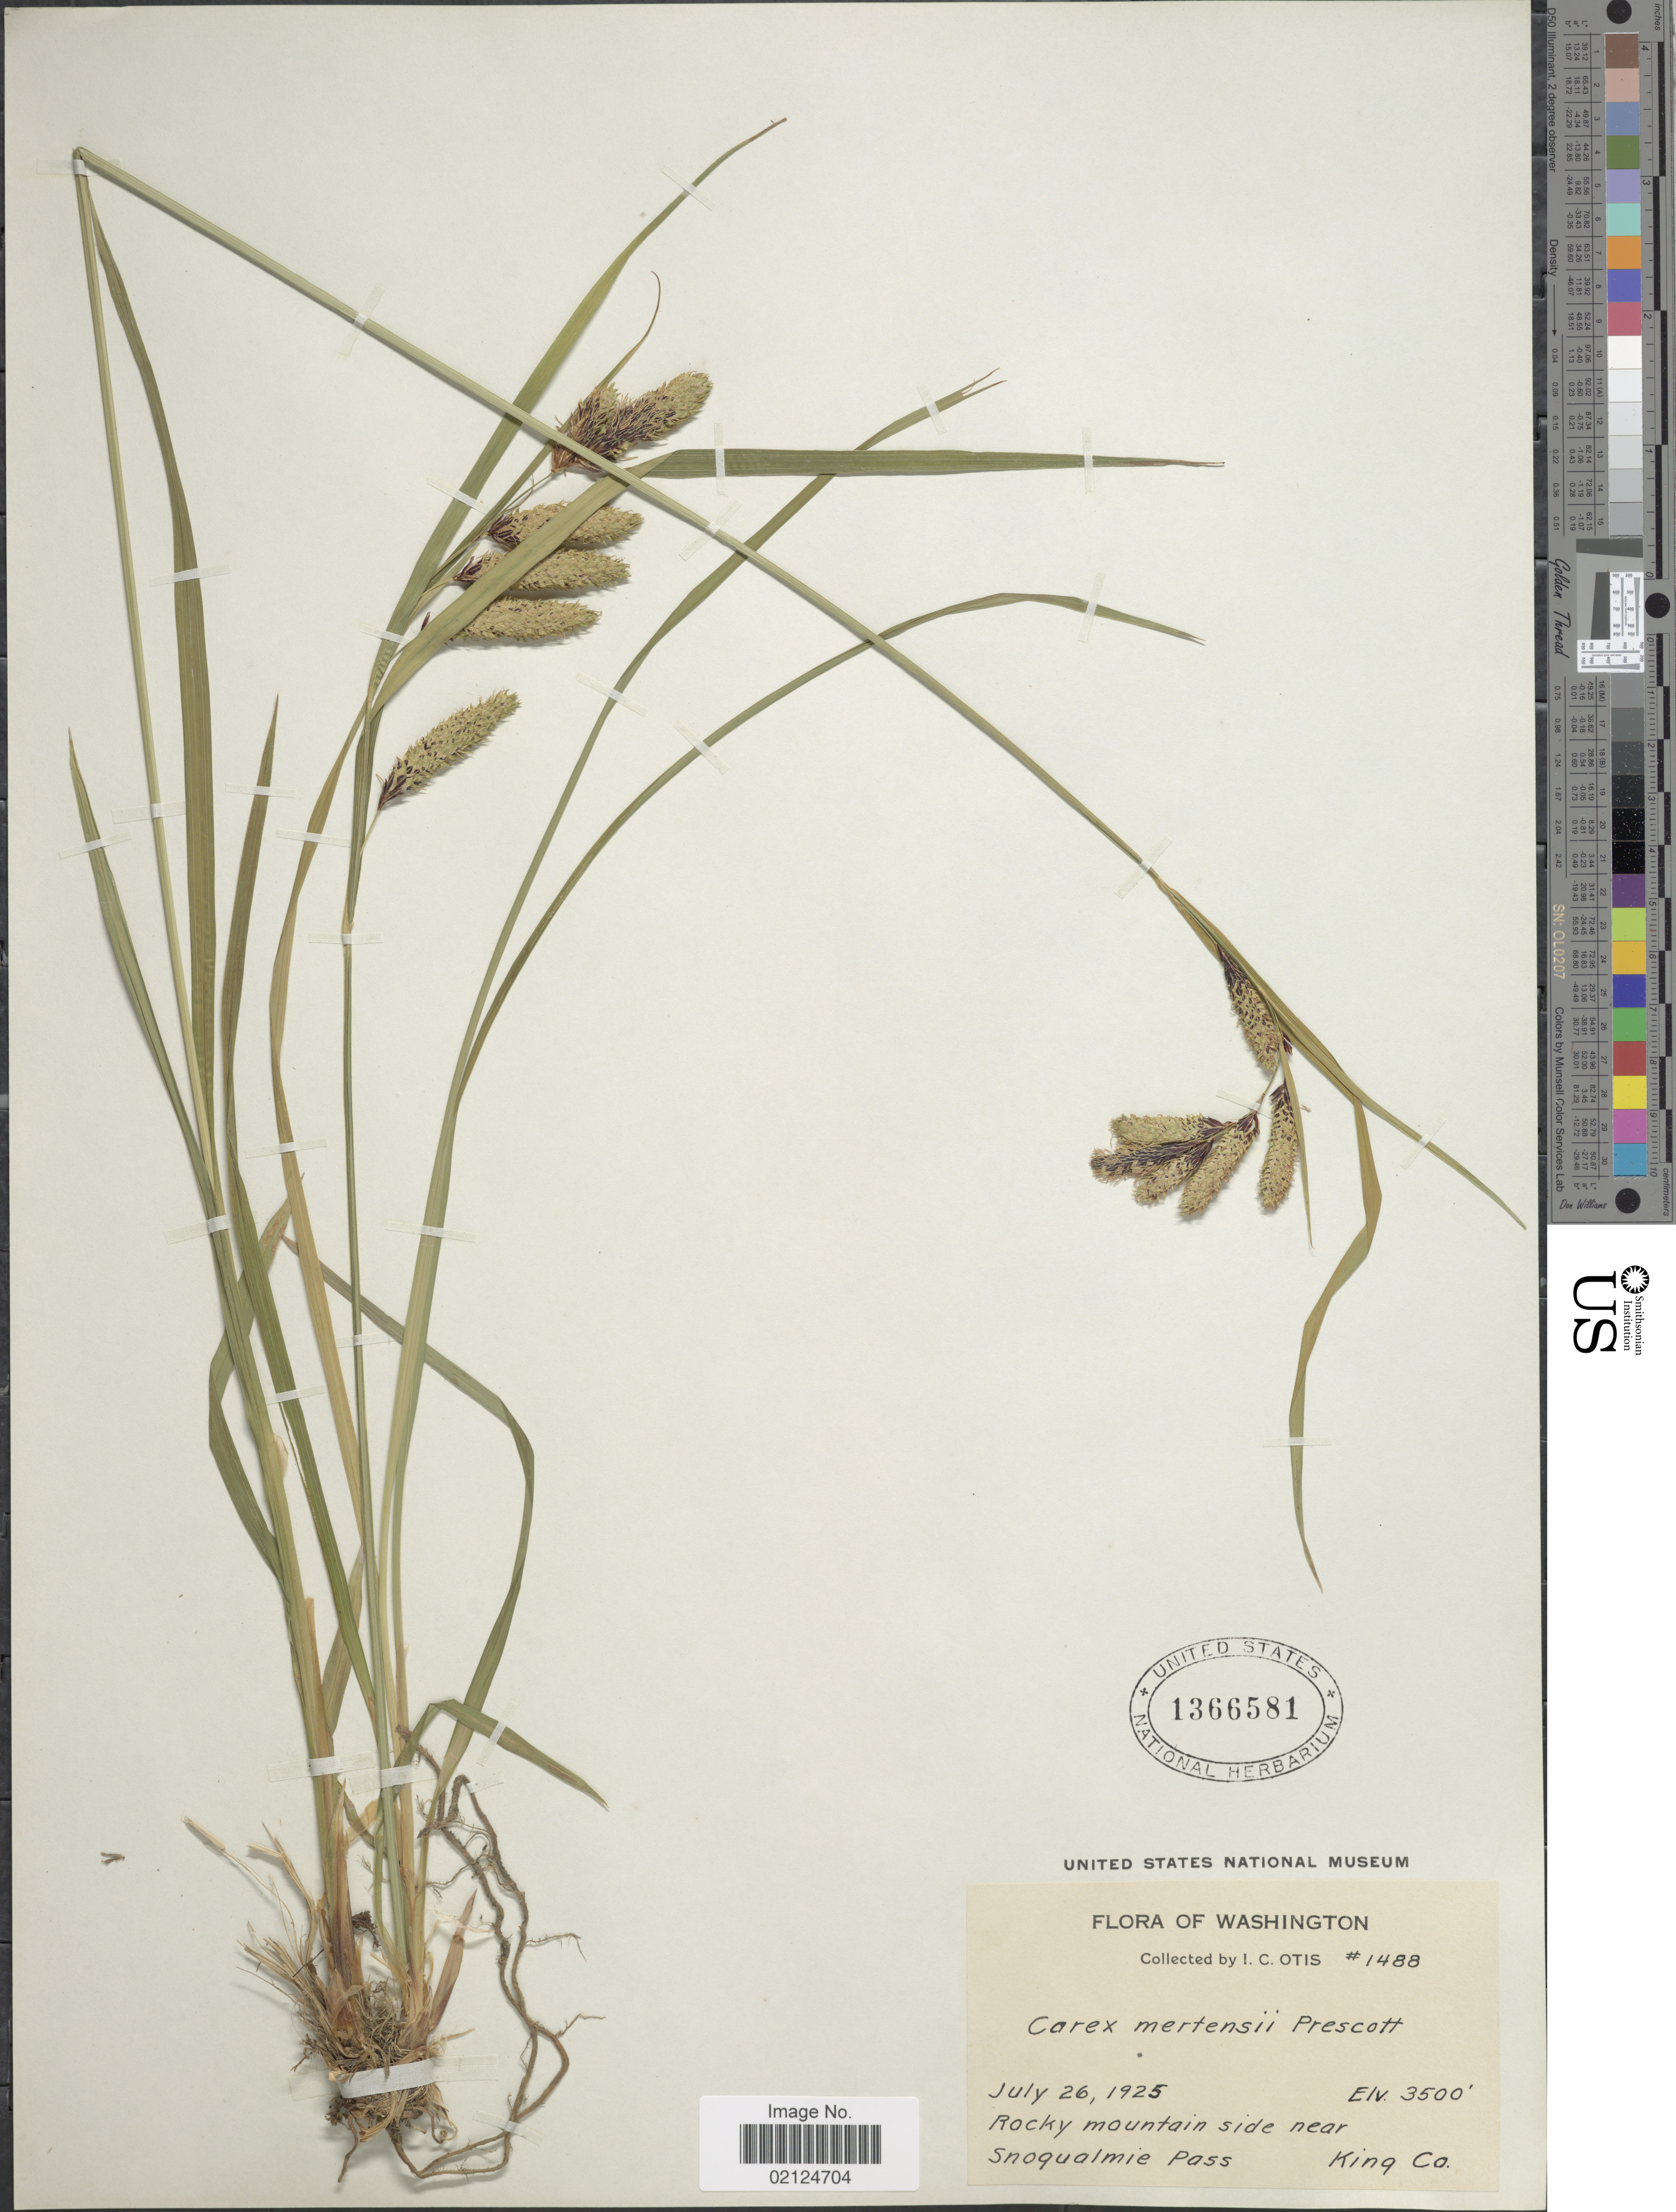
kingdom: Plantae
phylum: Tracheophyta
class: Liliopsida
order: Poales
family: Cyperaceae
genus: Carex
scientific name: Carex mertensii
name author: J.D. Prescott ex Bong.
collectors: I. C. Otis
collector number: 1488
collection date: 1925-07-26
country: United States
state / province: Washington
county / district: King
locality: Side near Snoqualmie Pass, King Co.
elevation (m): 1067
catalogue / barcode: US 1366581